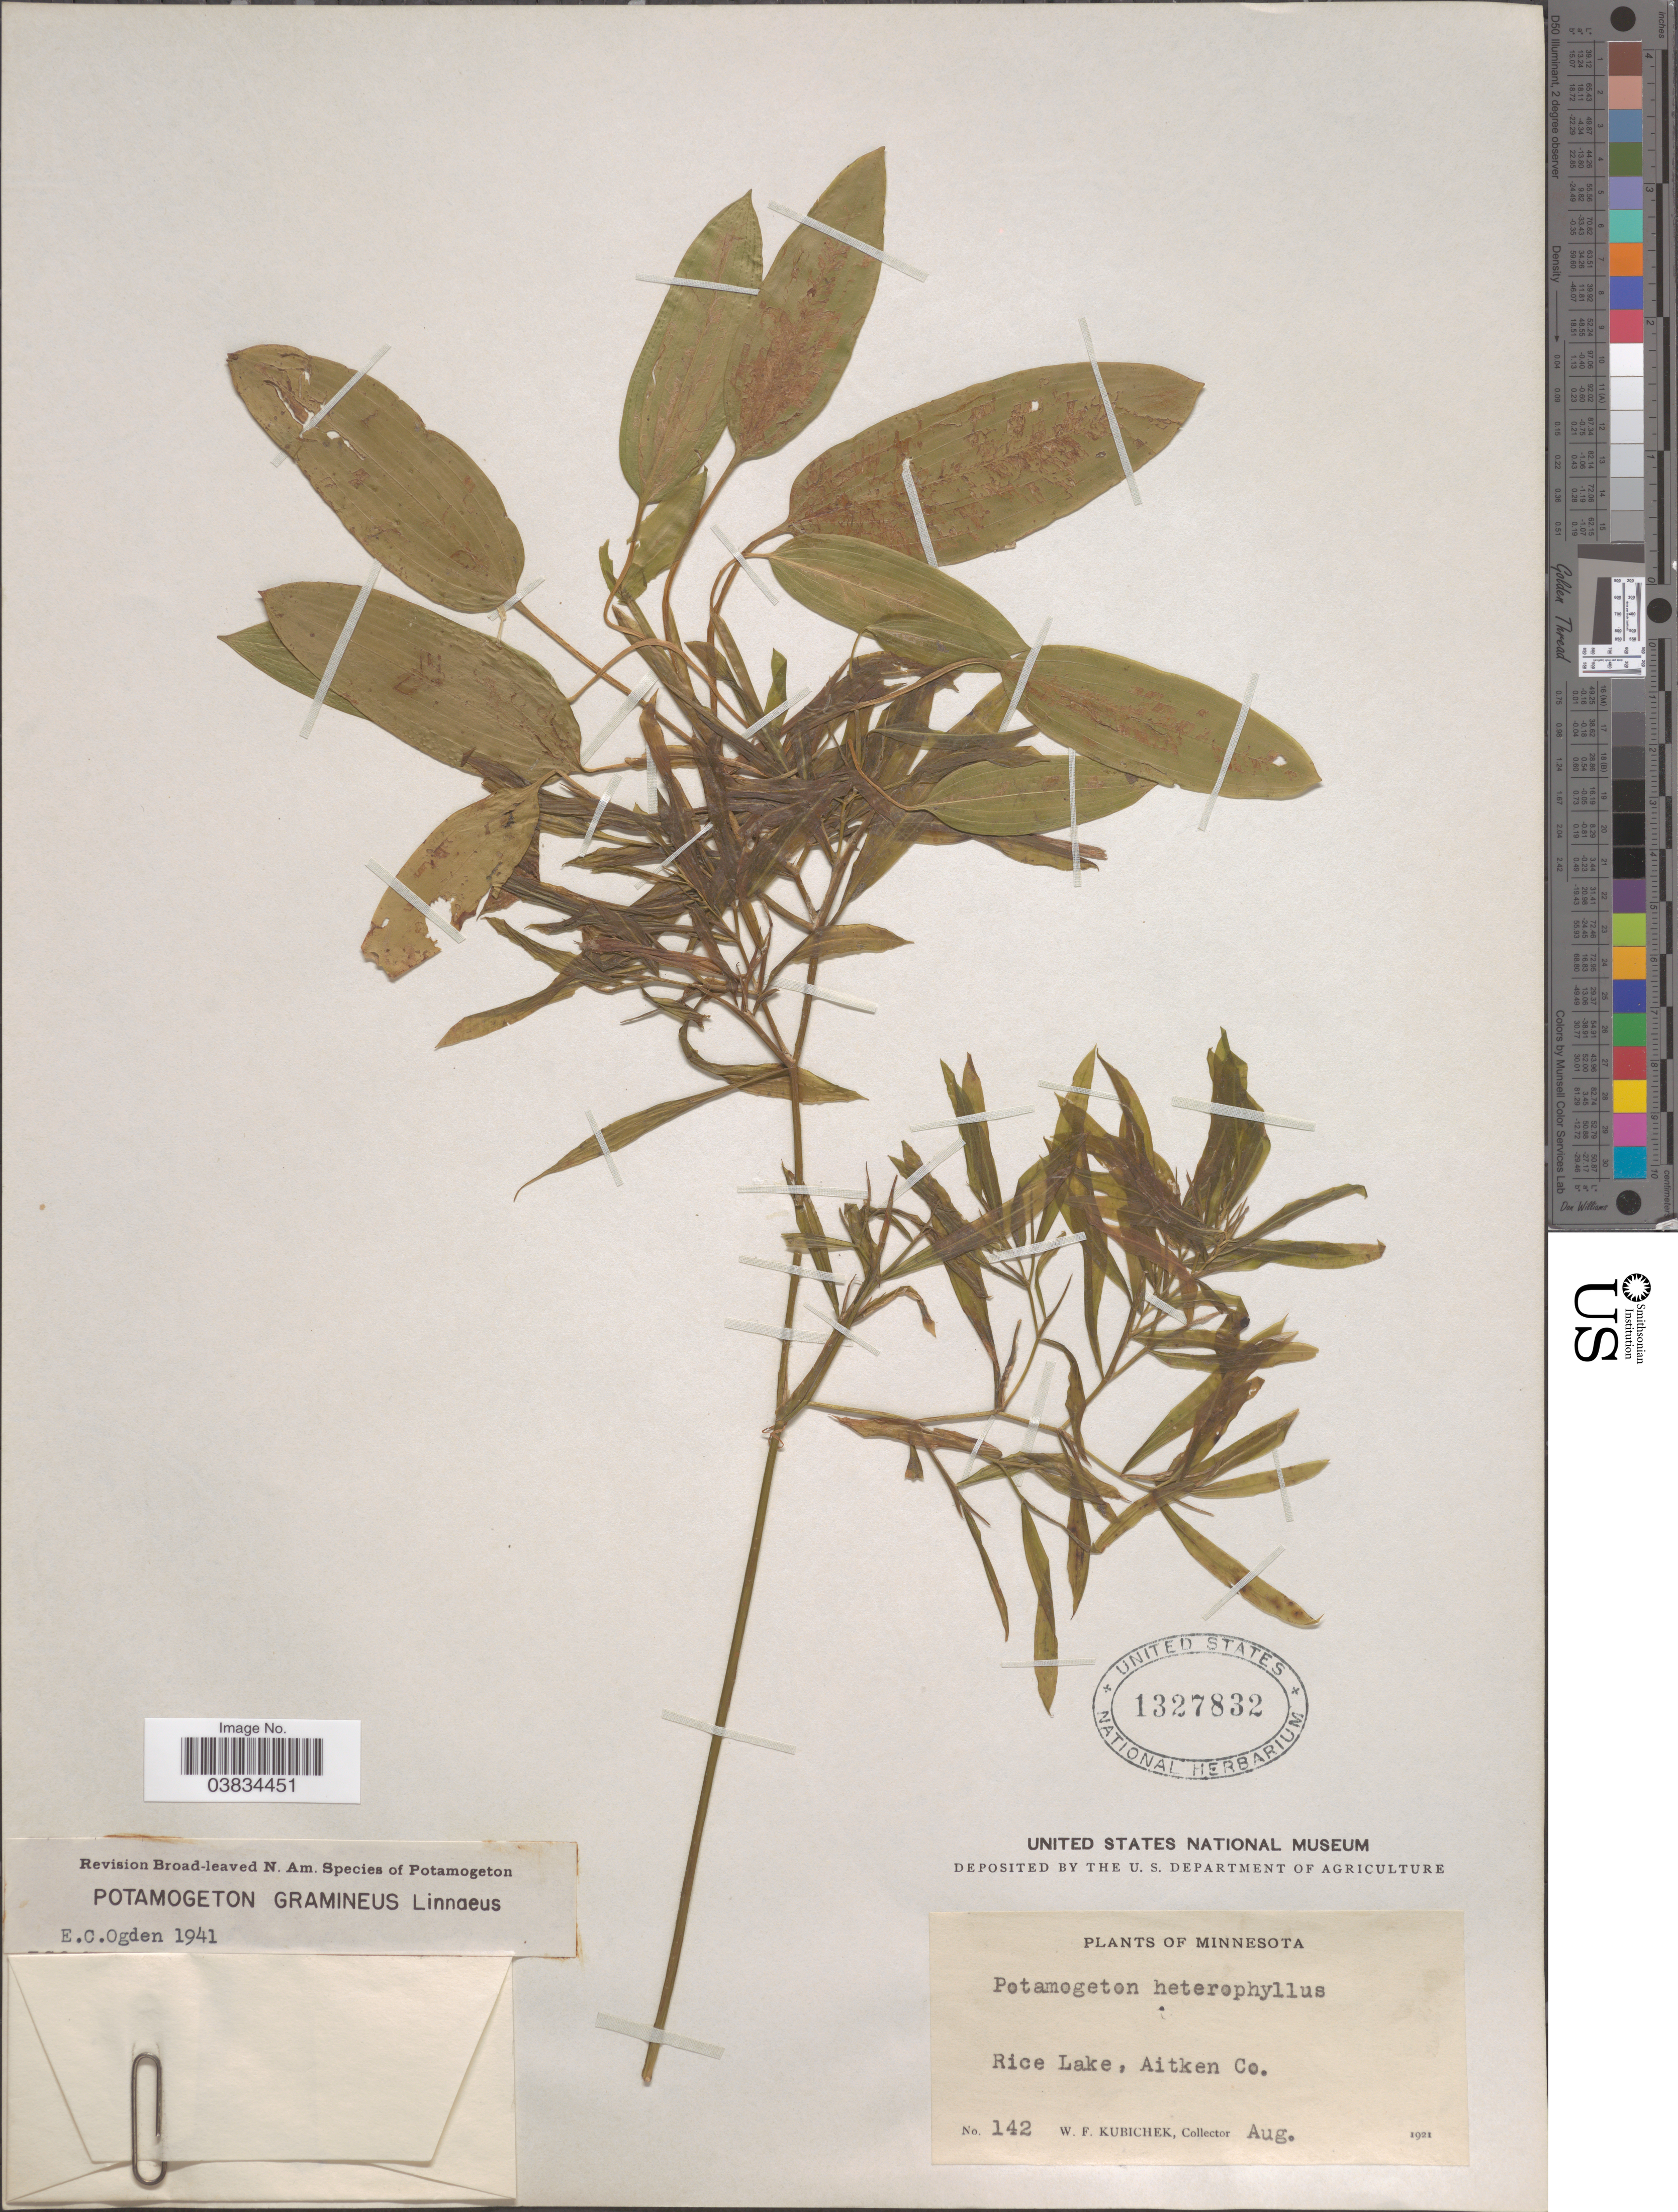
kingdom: Plantae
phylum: Tracheophyta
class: Liliopsida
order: Alismatales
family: Potamogetonaceae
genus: Potamogeton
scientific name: Potamogeton gramineus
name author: L.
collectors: W. Kubichek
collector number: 142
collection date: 1921-08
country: United States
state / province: Minnesota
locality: Rice Lake, Aitken Co.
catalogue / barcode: US 1327832